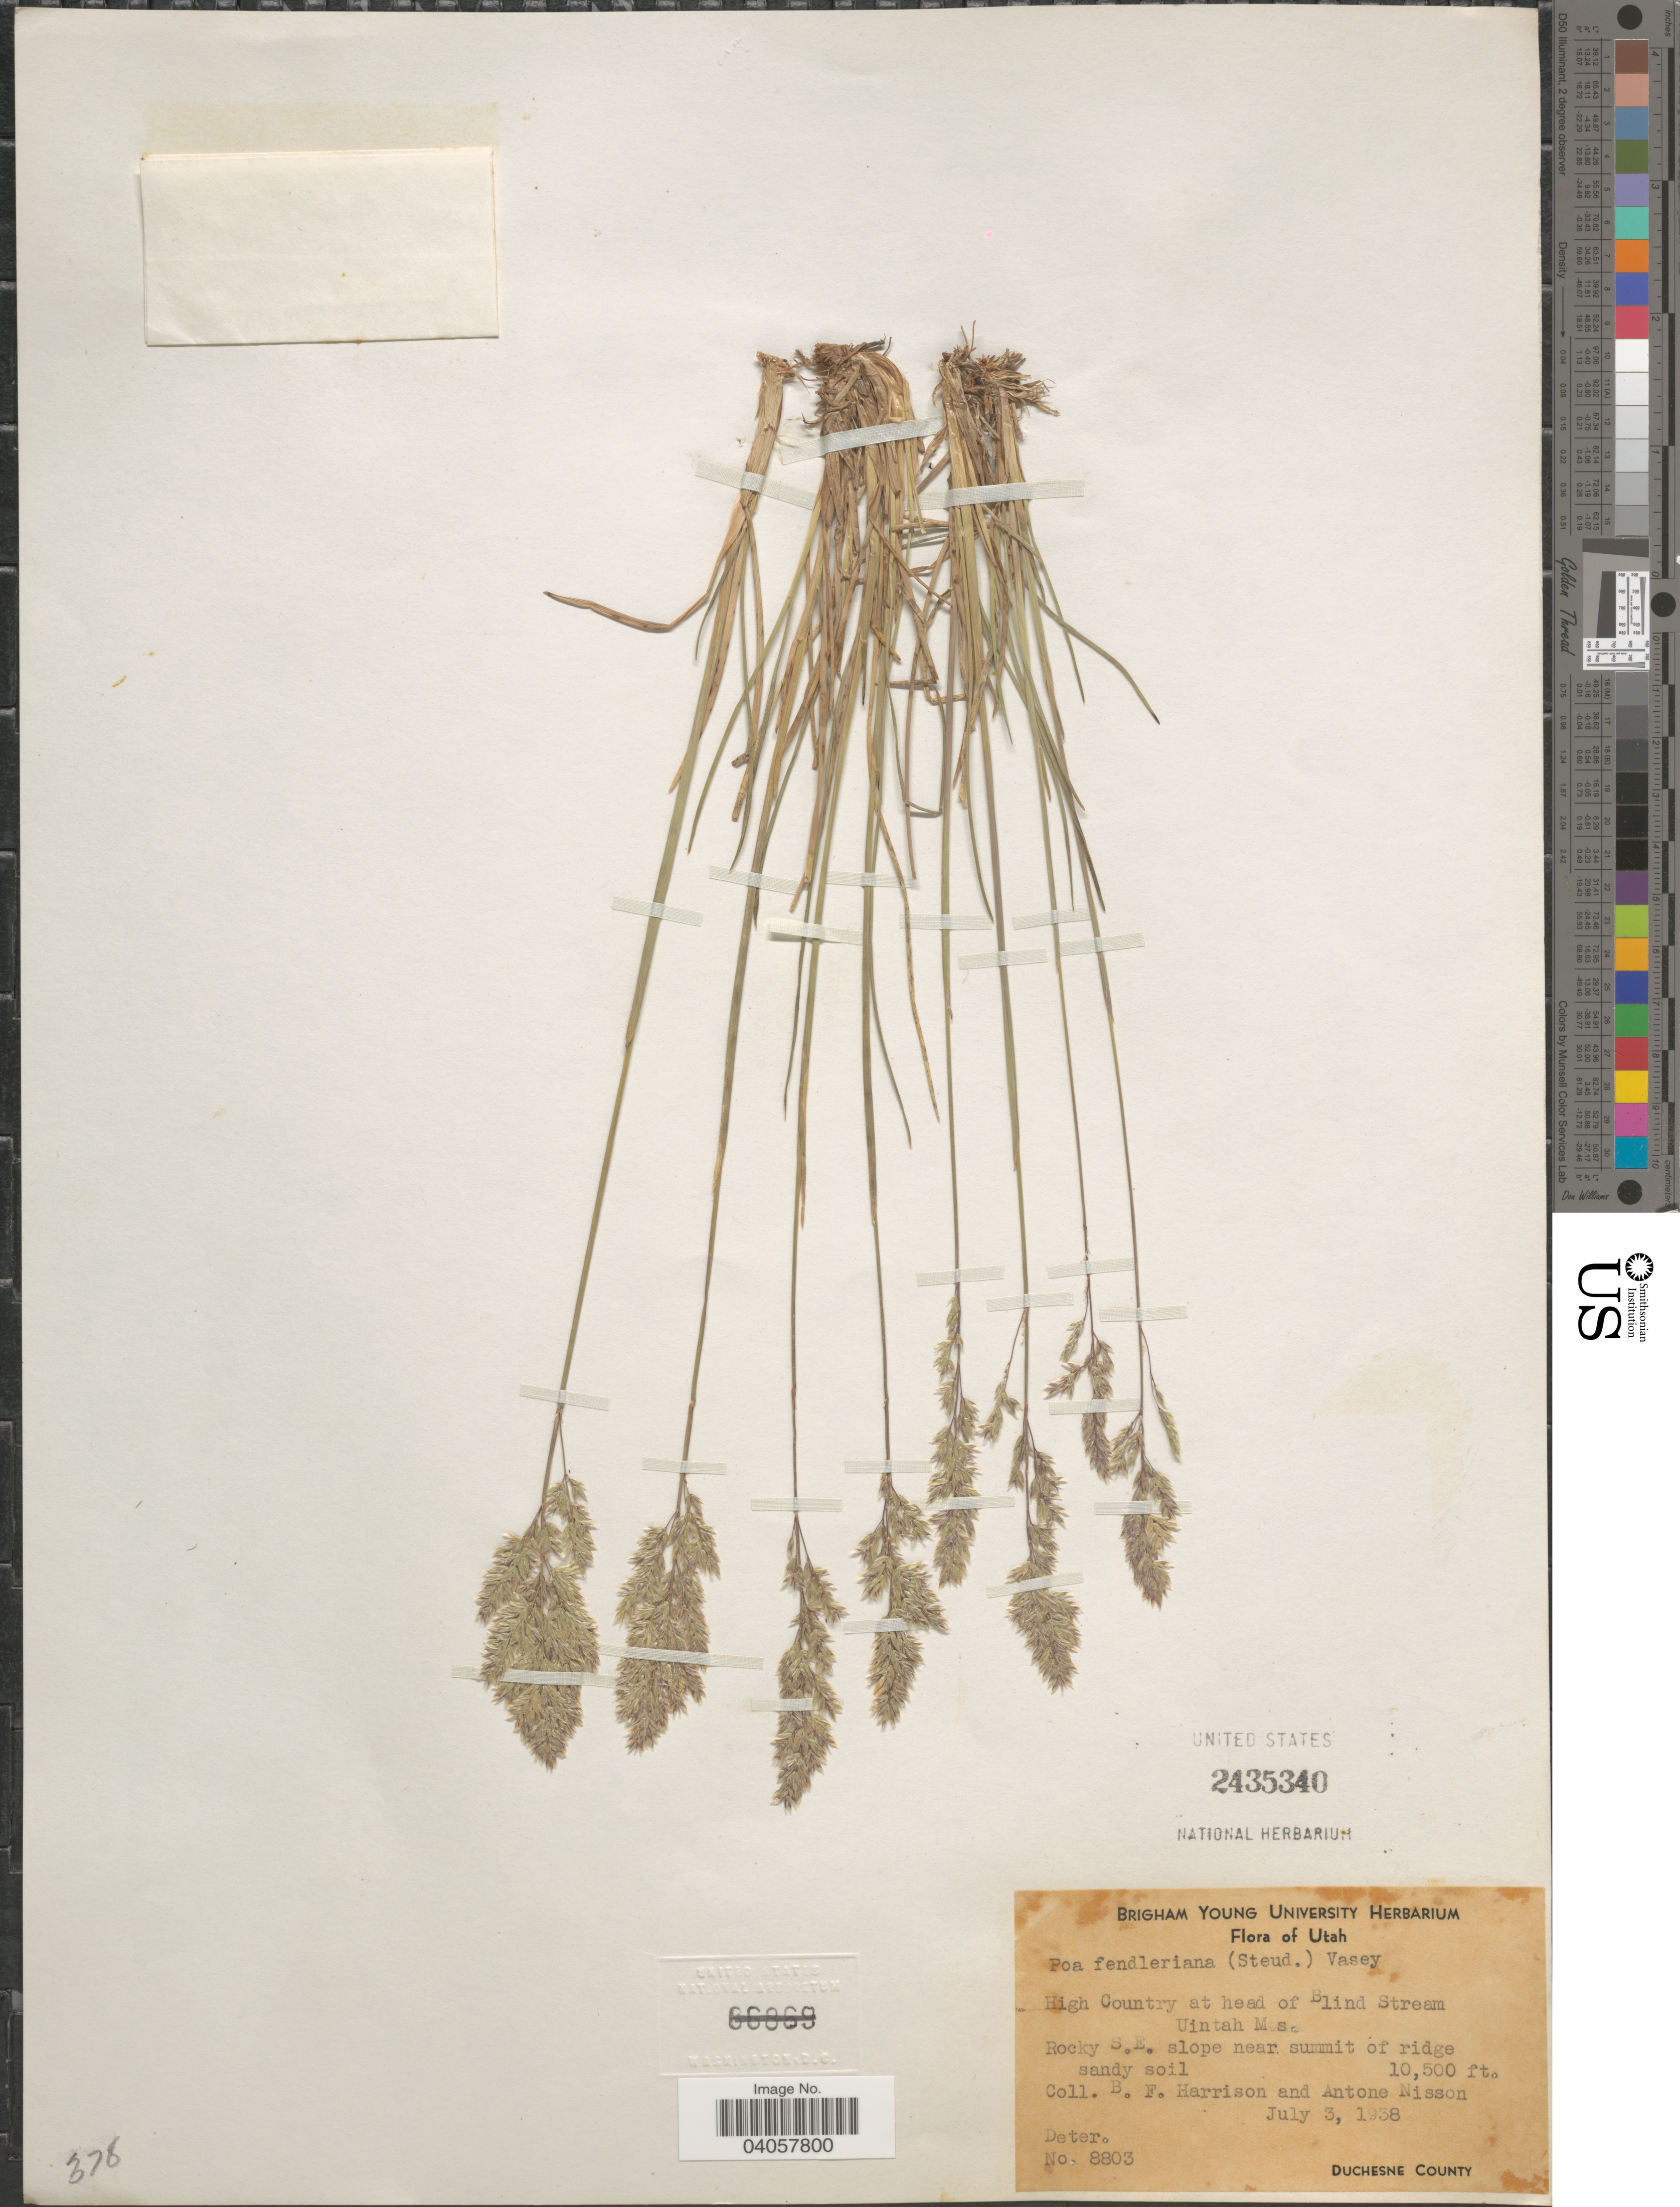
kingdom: Plantae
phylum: Tracheophyta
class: Liliopsida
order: Poales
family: Poaceae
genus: Poa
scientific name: Poa fendleriana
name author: (Steud.) Vasey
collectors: B. F. Harrison & A. Nisson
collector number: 8803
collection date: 1938-07-03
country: United States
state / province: Utah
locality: High Country at head of Blind Stream. Uintah Mts. Rocky S.E. slope near summit. Duchesne County.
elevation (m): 3200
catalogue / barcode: US 2435340